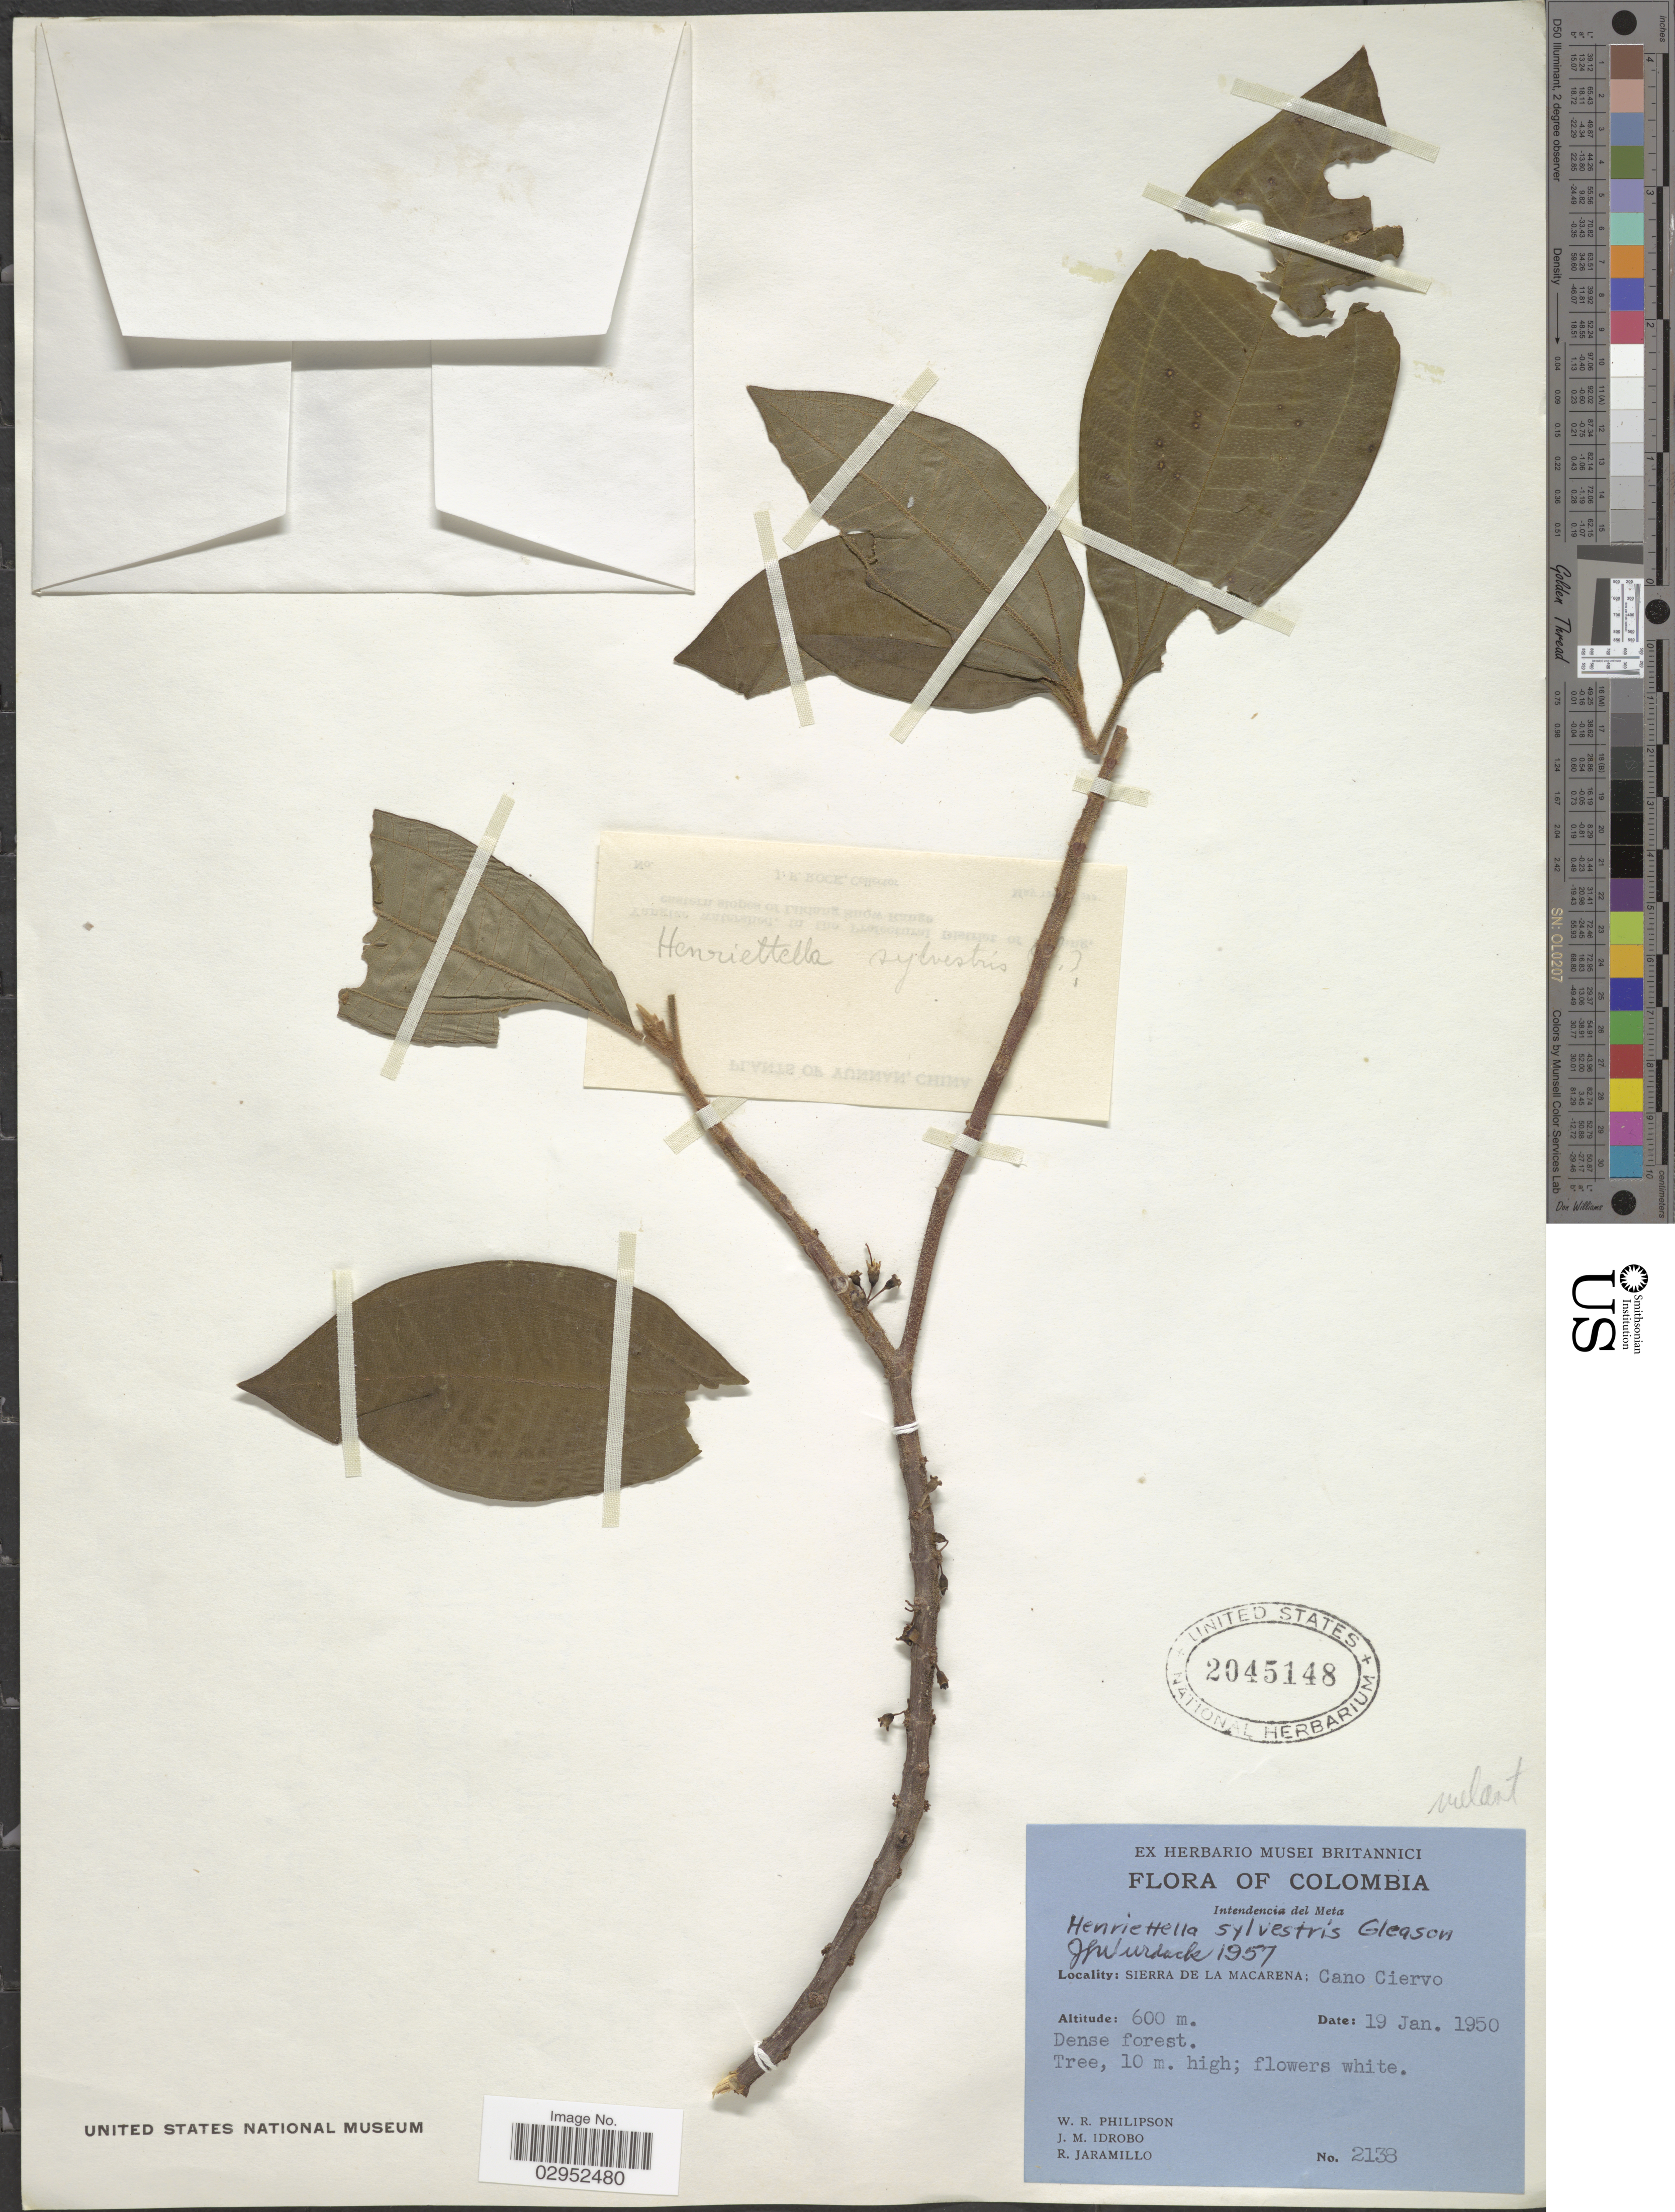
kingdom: Plantae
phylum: Tracheophyta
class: Magnoliopsida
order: Myrtales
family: Melastomataceae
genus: Henriettea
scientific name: Henriettea fascicularis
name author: (Sw.) M. Gómez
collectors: W. R. Philipson, J. M. Idrobo & R. Jaramillo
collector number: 2138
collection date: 1950-01-19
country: Colombia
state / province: Meta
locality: Intendencia del Meta. Sierra de la Macarena: Cano Ciervo.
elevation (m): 600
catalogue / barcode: US 2045148